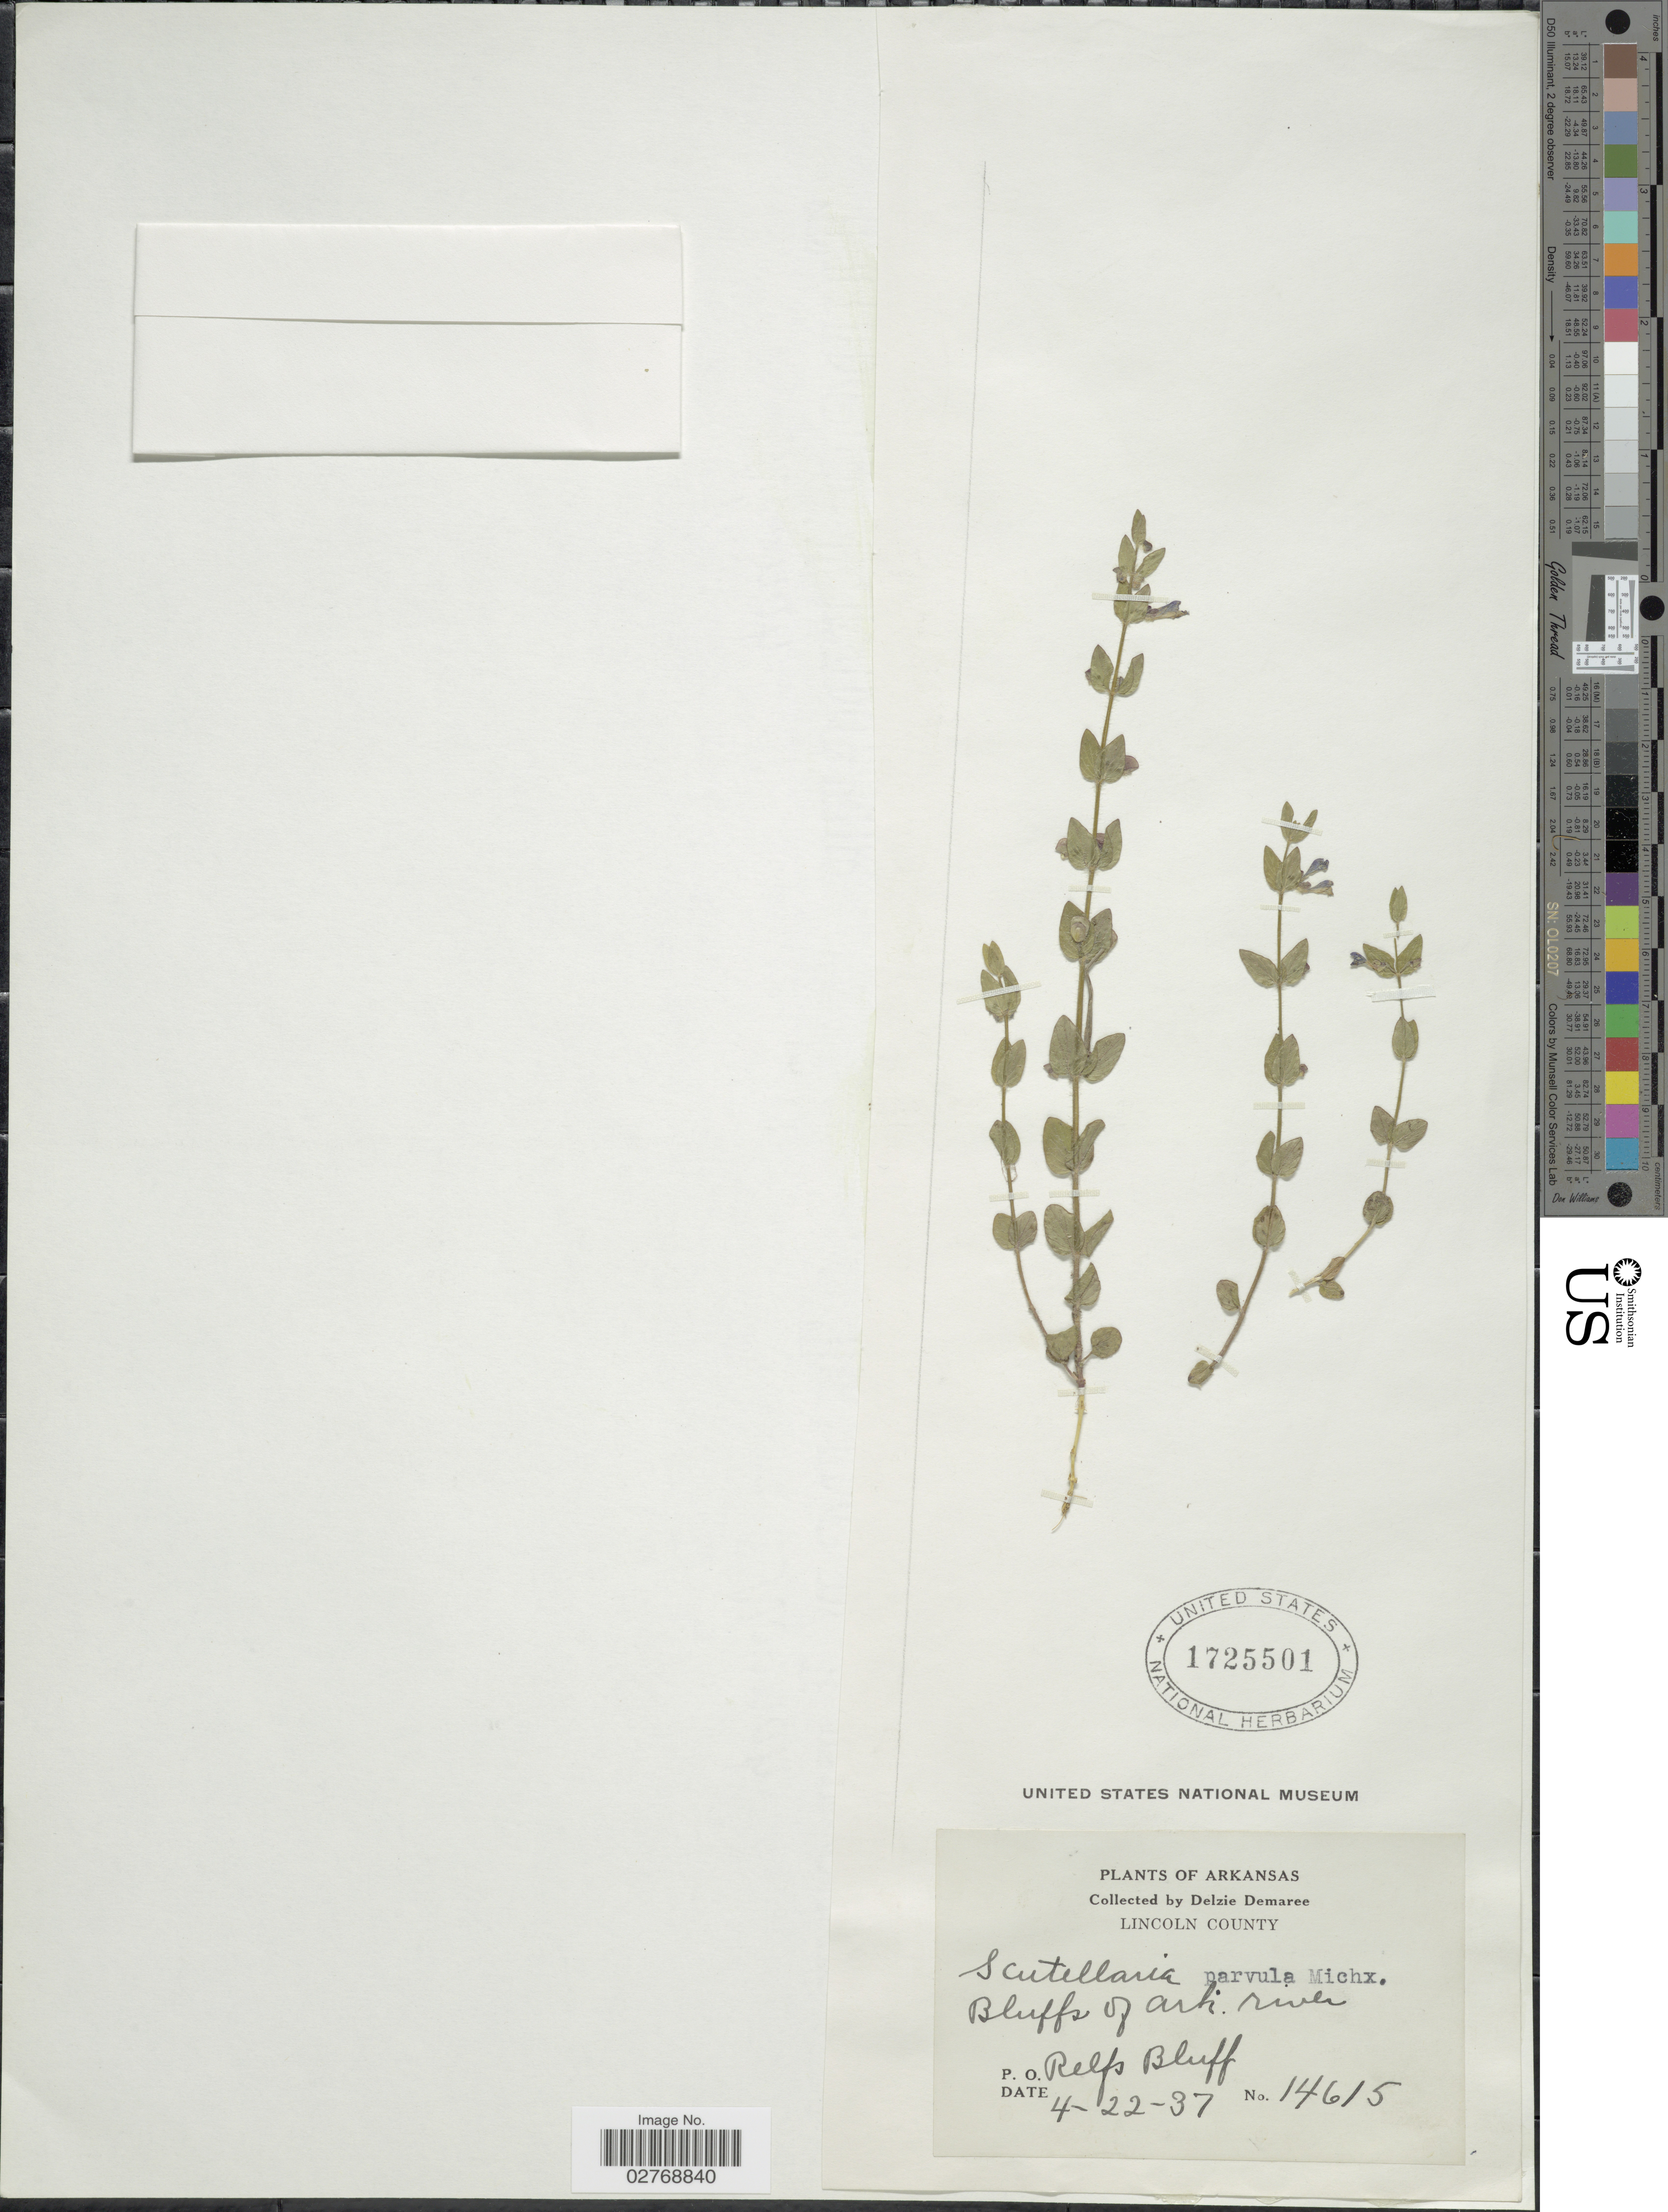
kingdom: Plantae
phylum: Tracheophyta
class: Magnoliopsida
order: Lamiales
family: Lamiaceae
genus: Scutellaria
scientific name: Scutellaria parvula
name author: Michx.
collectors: D. Demaree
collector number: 14615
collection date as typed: Transcribed d/m/y: 22/4/37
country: United States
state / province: Arkansas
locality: Lincoln County. Bluffs of Arti. river. P. O. Relfs Bluff.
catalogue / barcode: US 1725501